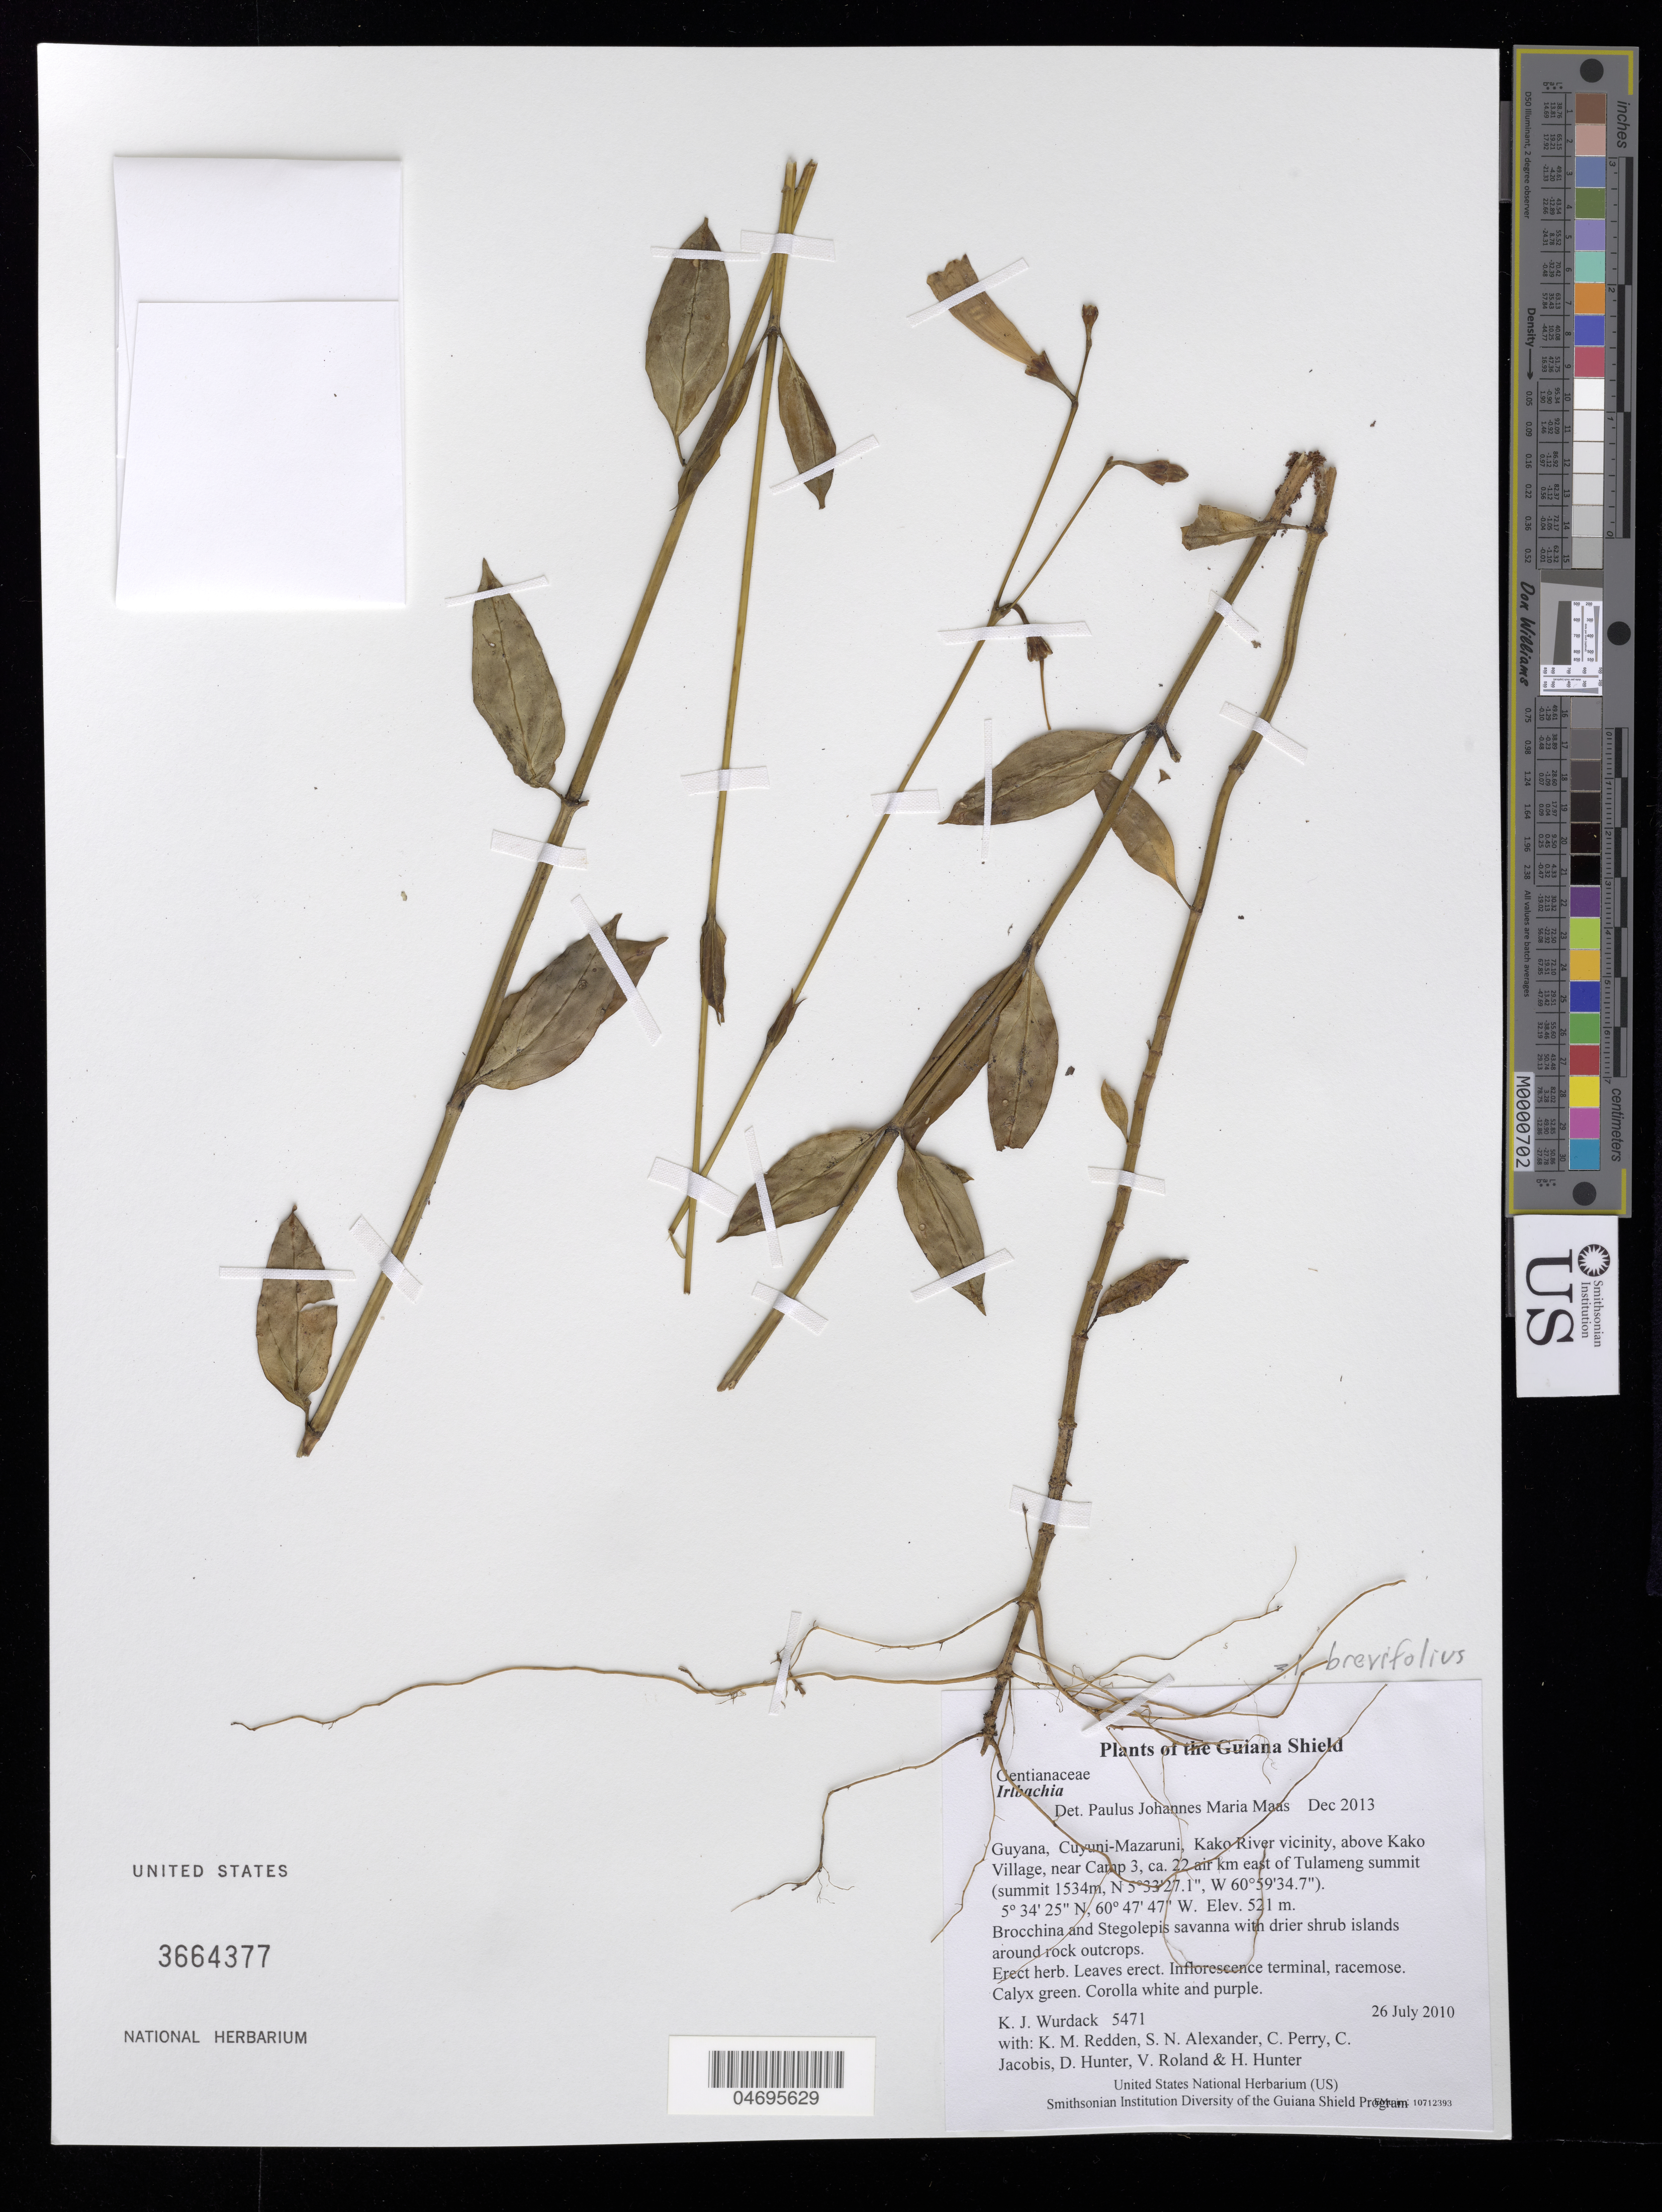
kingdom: Plantae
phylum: Tracheophyta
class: Magnoliopsida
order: Gentianales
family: Gentianaceae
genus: Irlbachia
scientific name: Irlbachia breviflora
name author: (Benth.) Struwe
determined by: Maas, Paul J. M.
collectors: K. Wurdack, K. M. Redden, S. N. Alexander, C. Perry, C. Jacobis, D. Hunter, V. Roland & H. Hunter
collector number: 5471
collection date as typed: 26 July 2010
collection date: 2010-07-26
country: Guyana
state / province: Cuyuni-Mazaruni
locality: Kako River vicinity, above Kako Village, near Camp 3, ca. 22 air km east of Tulameng summit (summit 1534m, N 5°33'27.1", W 60°59'34.7")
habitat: Brocchina and Stegolepis savanna with drier shrub islands around rock outcrops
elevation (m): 521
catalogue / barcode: US 3664377